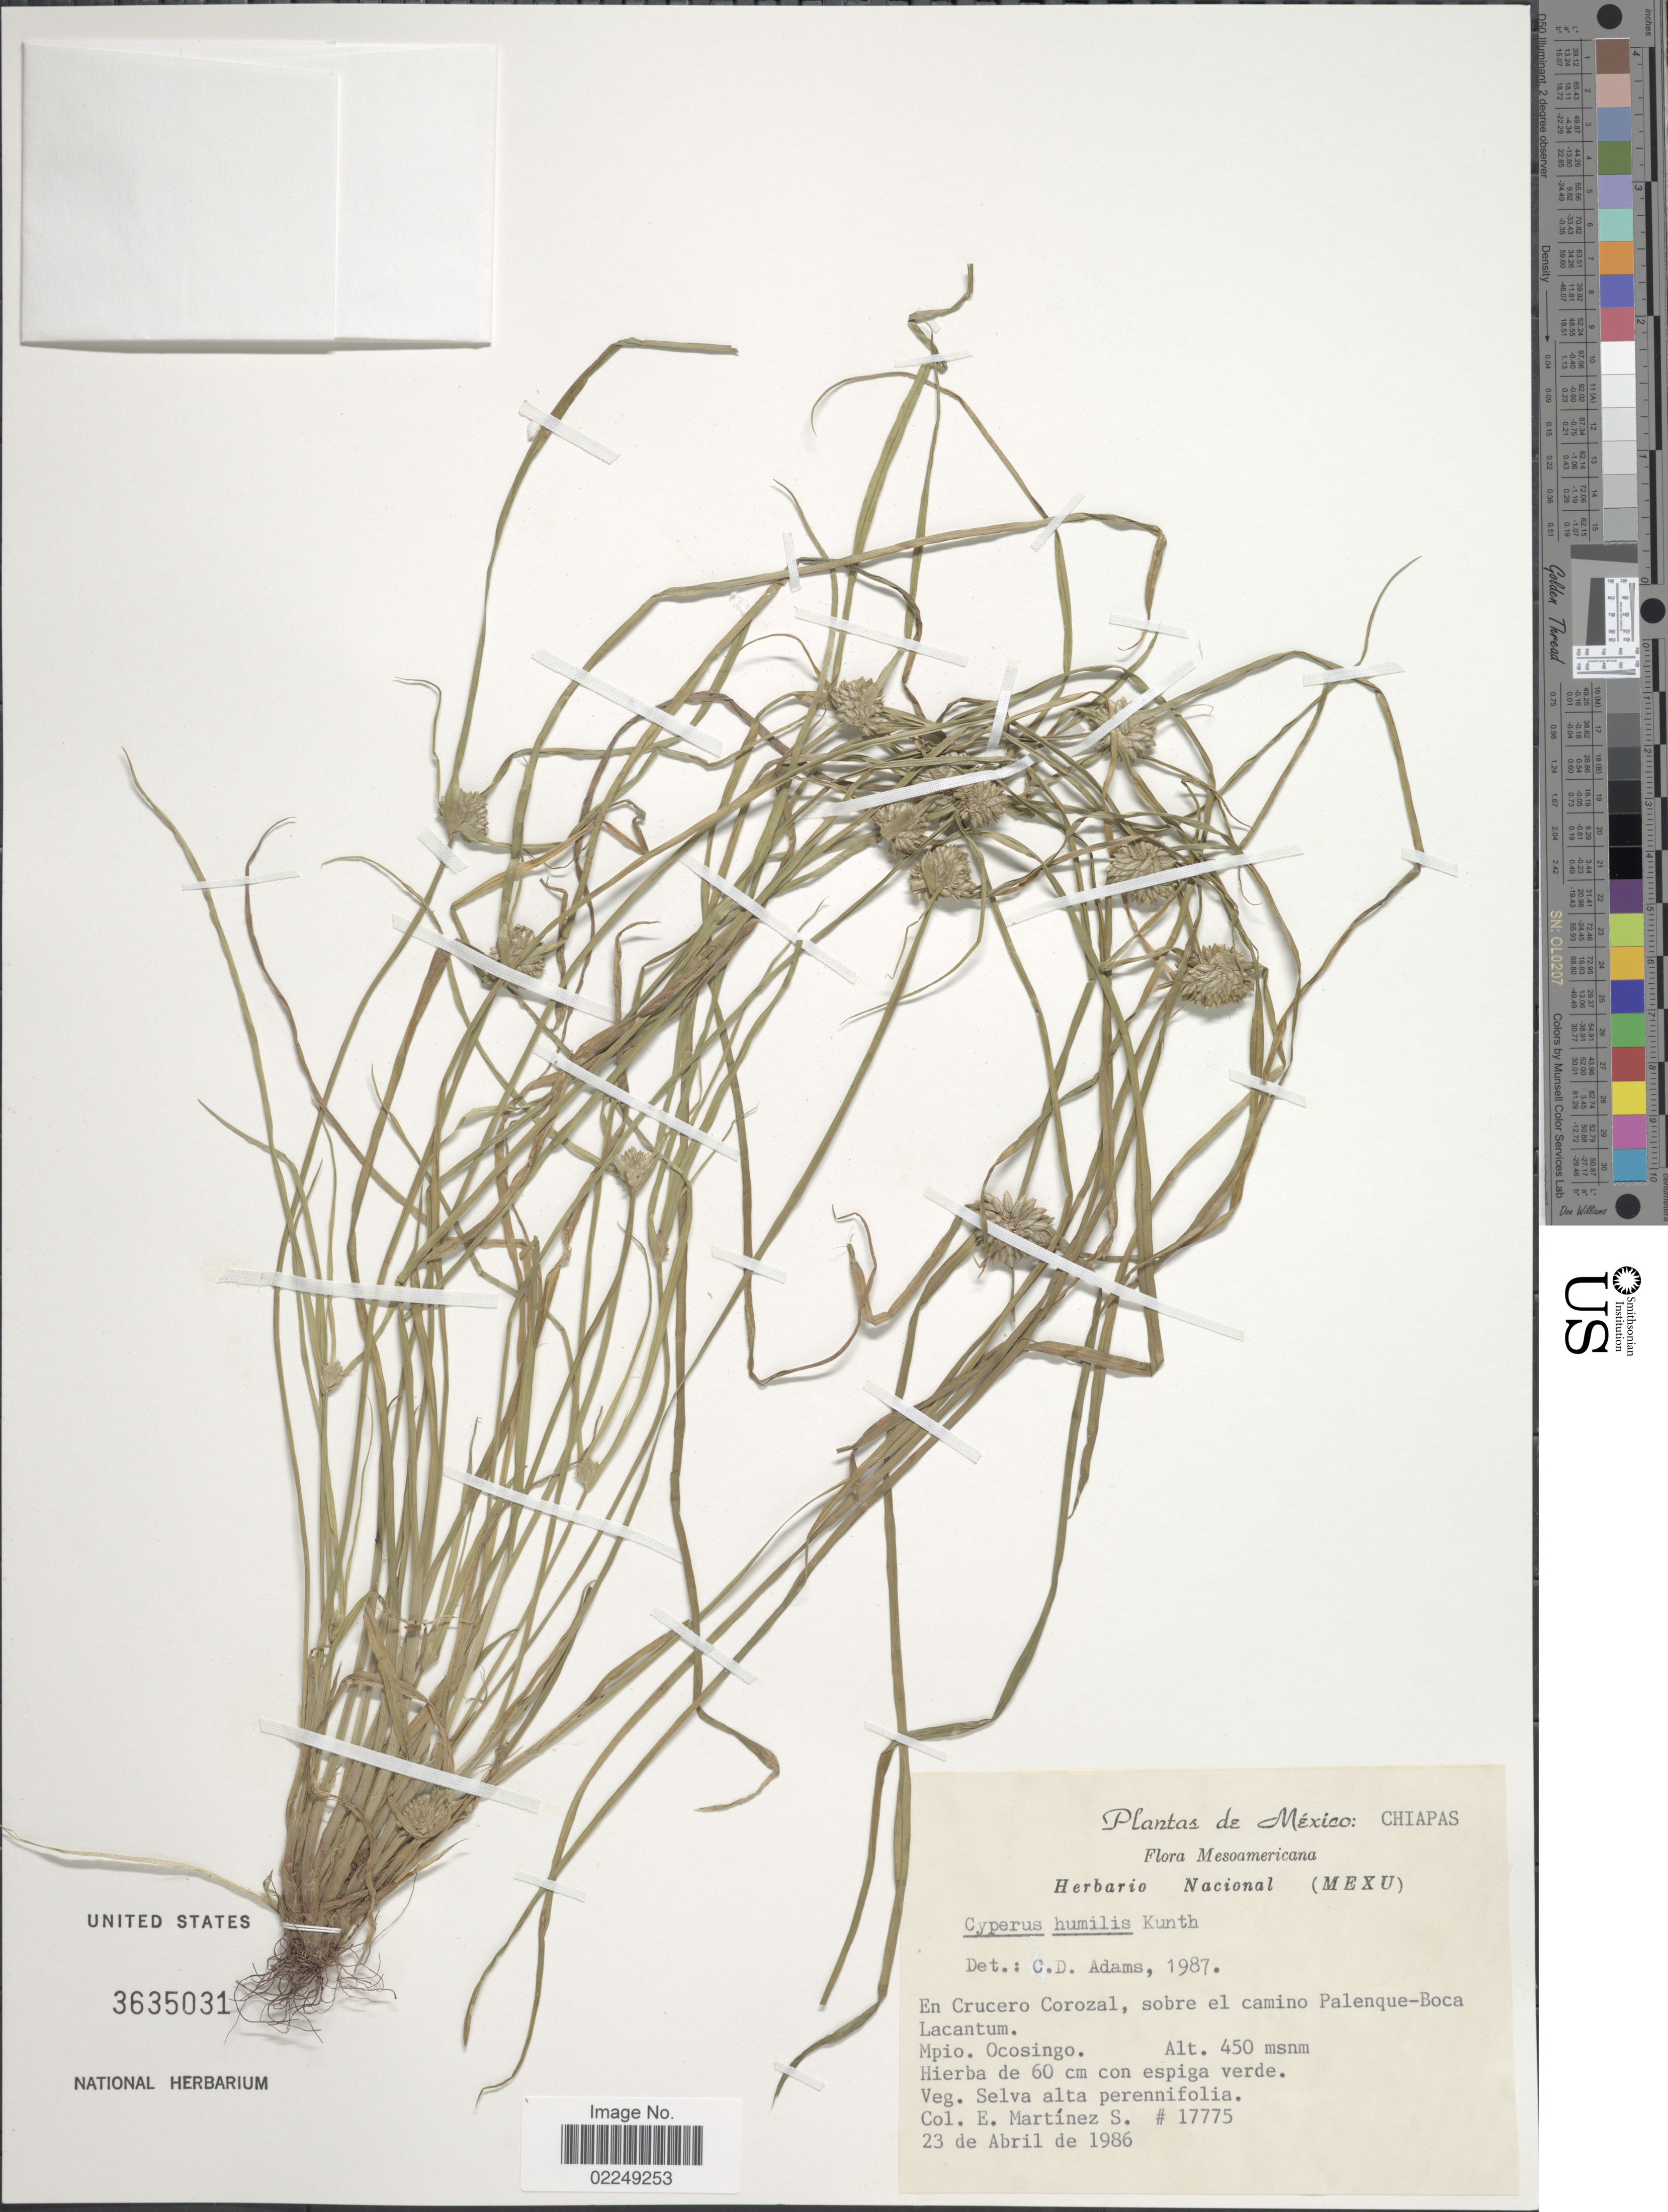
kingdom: Plantae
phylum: Tracheophyta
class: Liliopsida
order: Poales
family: Cyperaceae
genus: Cyperus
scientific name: Cyperus humilis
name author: Kunth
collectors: E. M. Martínez S.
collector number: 17775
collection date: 1986-04-23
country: Mexico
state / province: Chiapas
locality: En Crucero Corozal, sobre al camino Palenque-Boca Lacantum, Mpio. Ocosingo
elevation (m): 450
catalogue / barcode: US 3635031